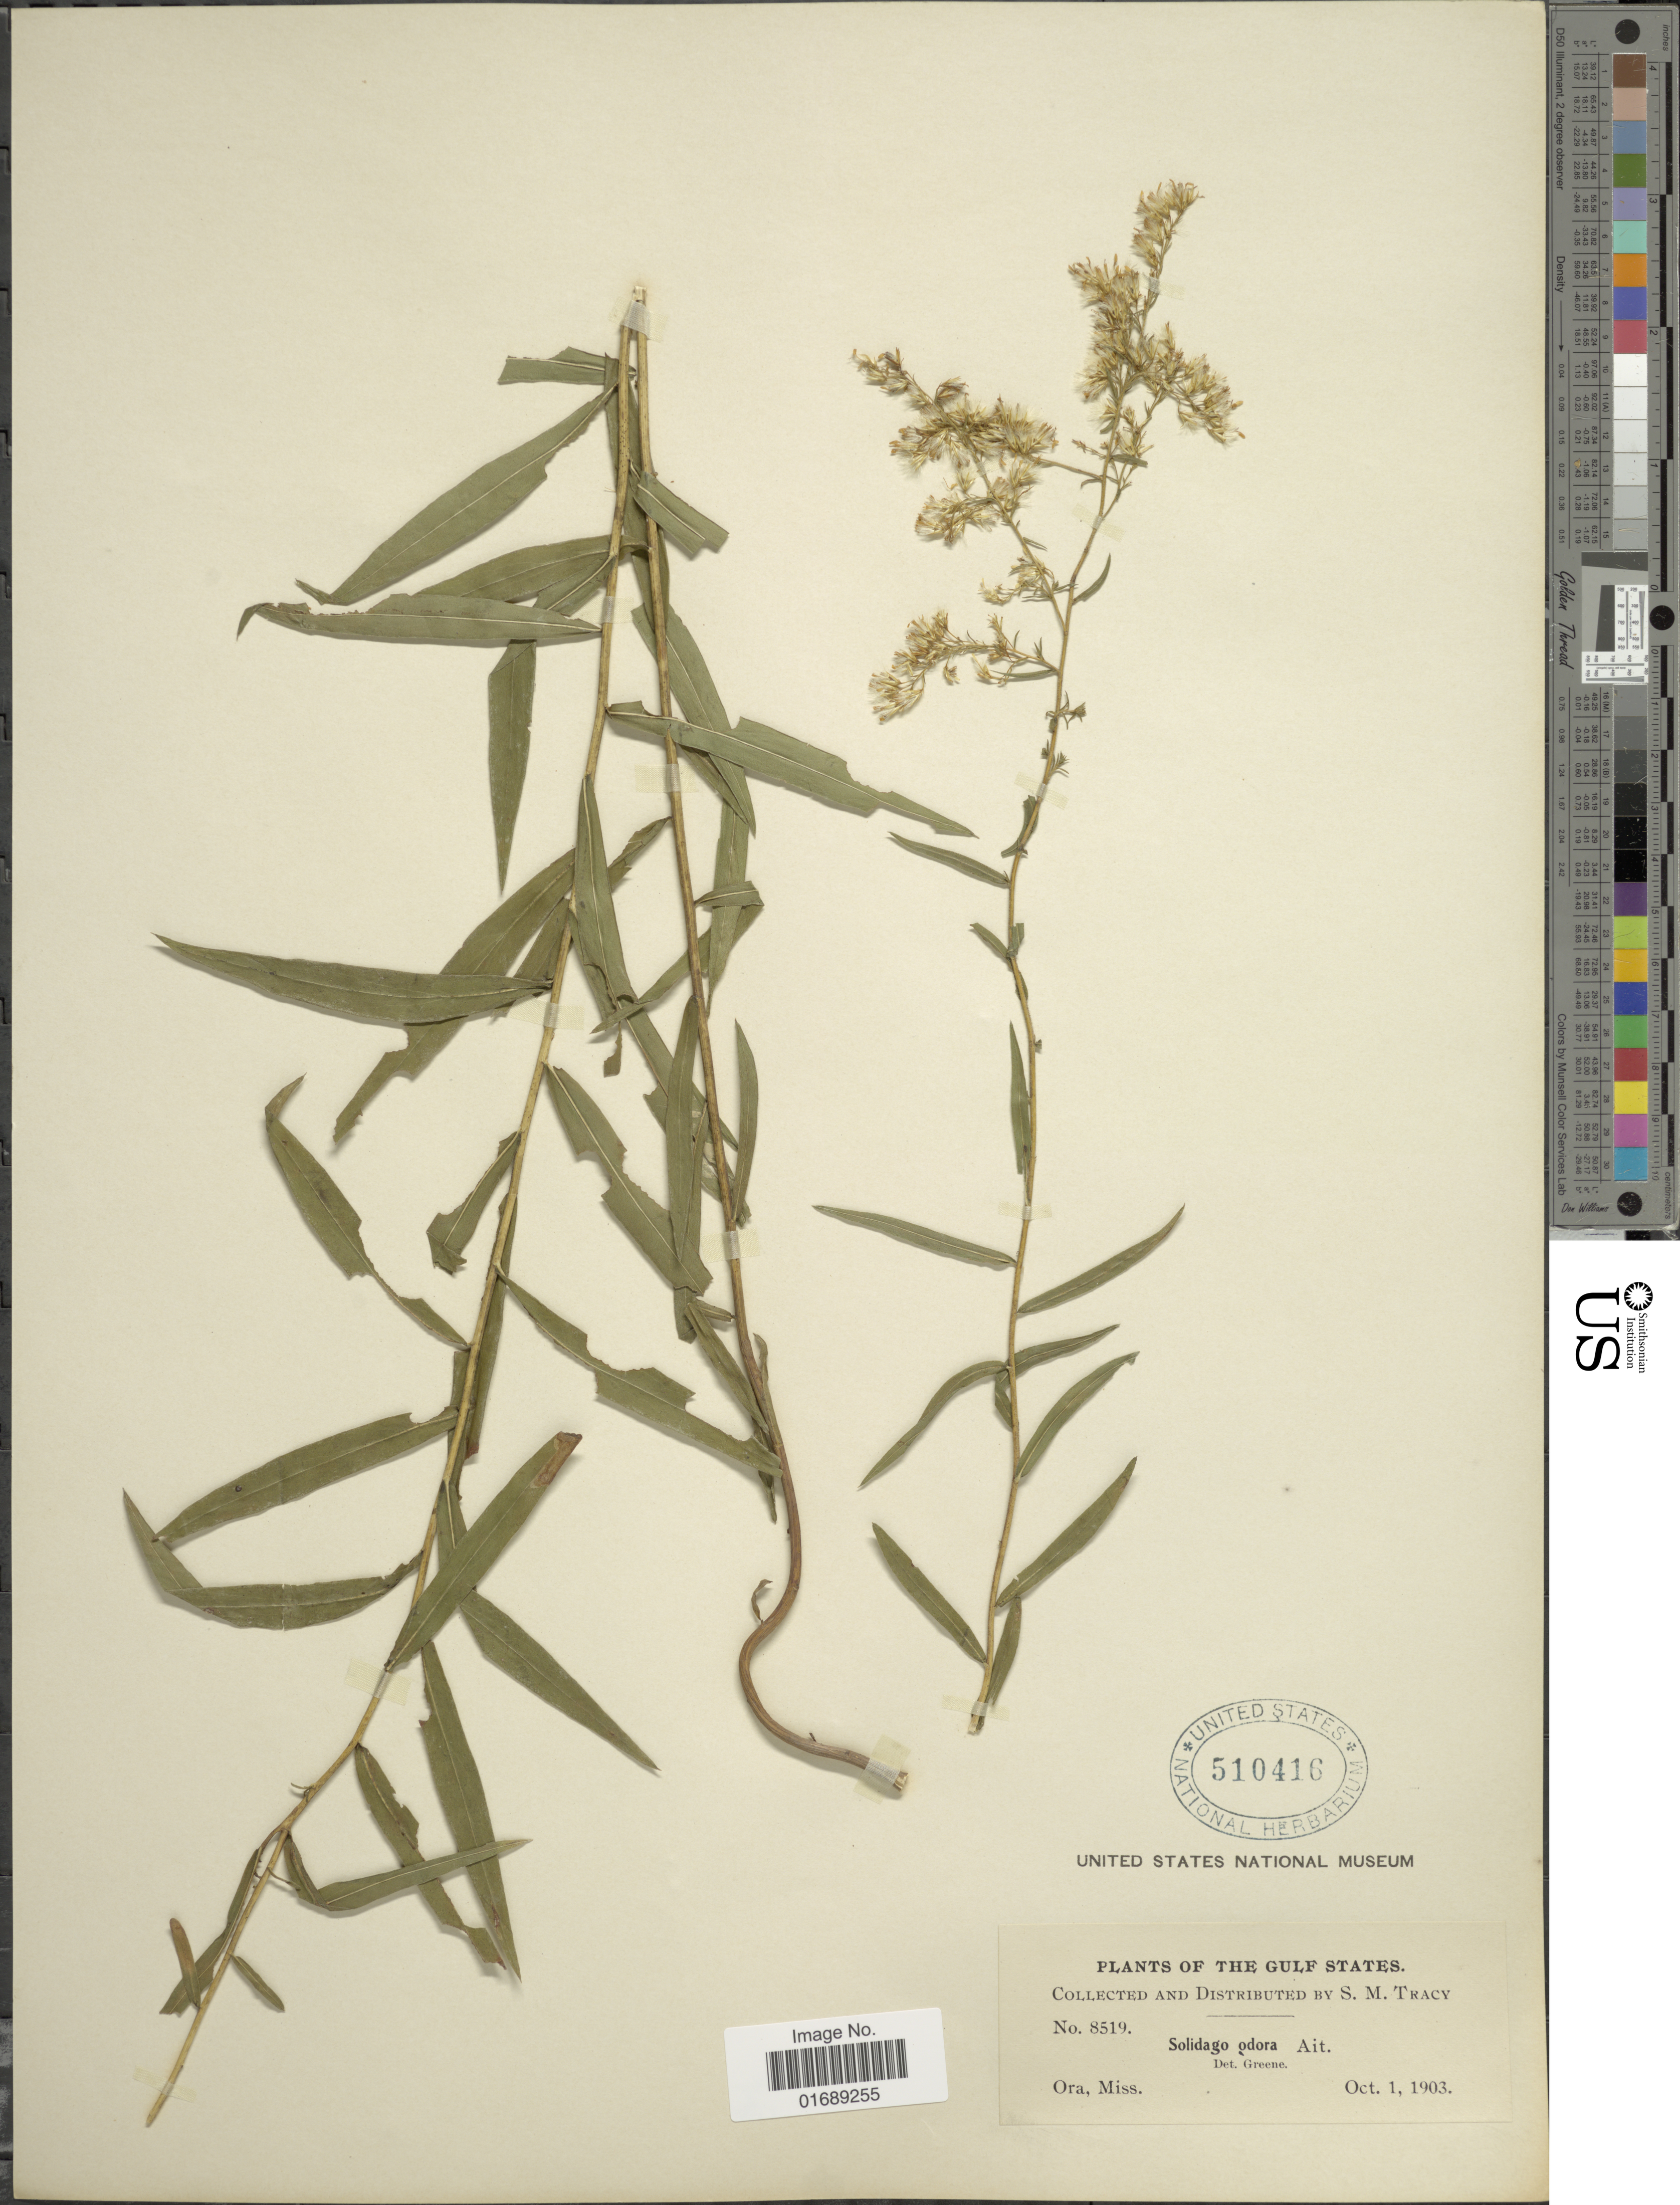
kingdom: Plantae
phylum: Tracheophyta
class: Magnoliopsida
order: Asterales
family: Asteraceae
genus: Solidago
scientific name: Solidago odora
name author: Aiton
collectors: S. M. Tracy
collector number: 8519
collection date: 1903-10-01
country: United States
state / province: Mississippi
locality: The Gulf States, Ora, Miss.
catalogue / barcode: US 510416